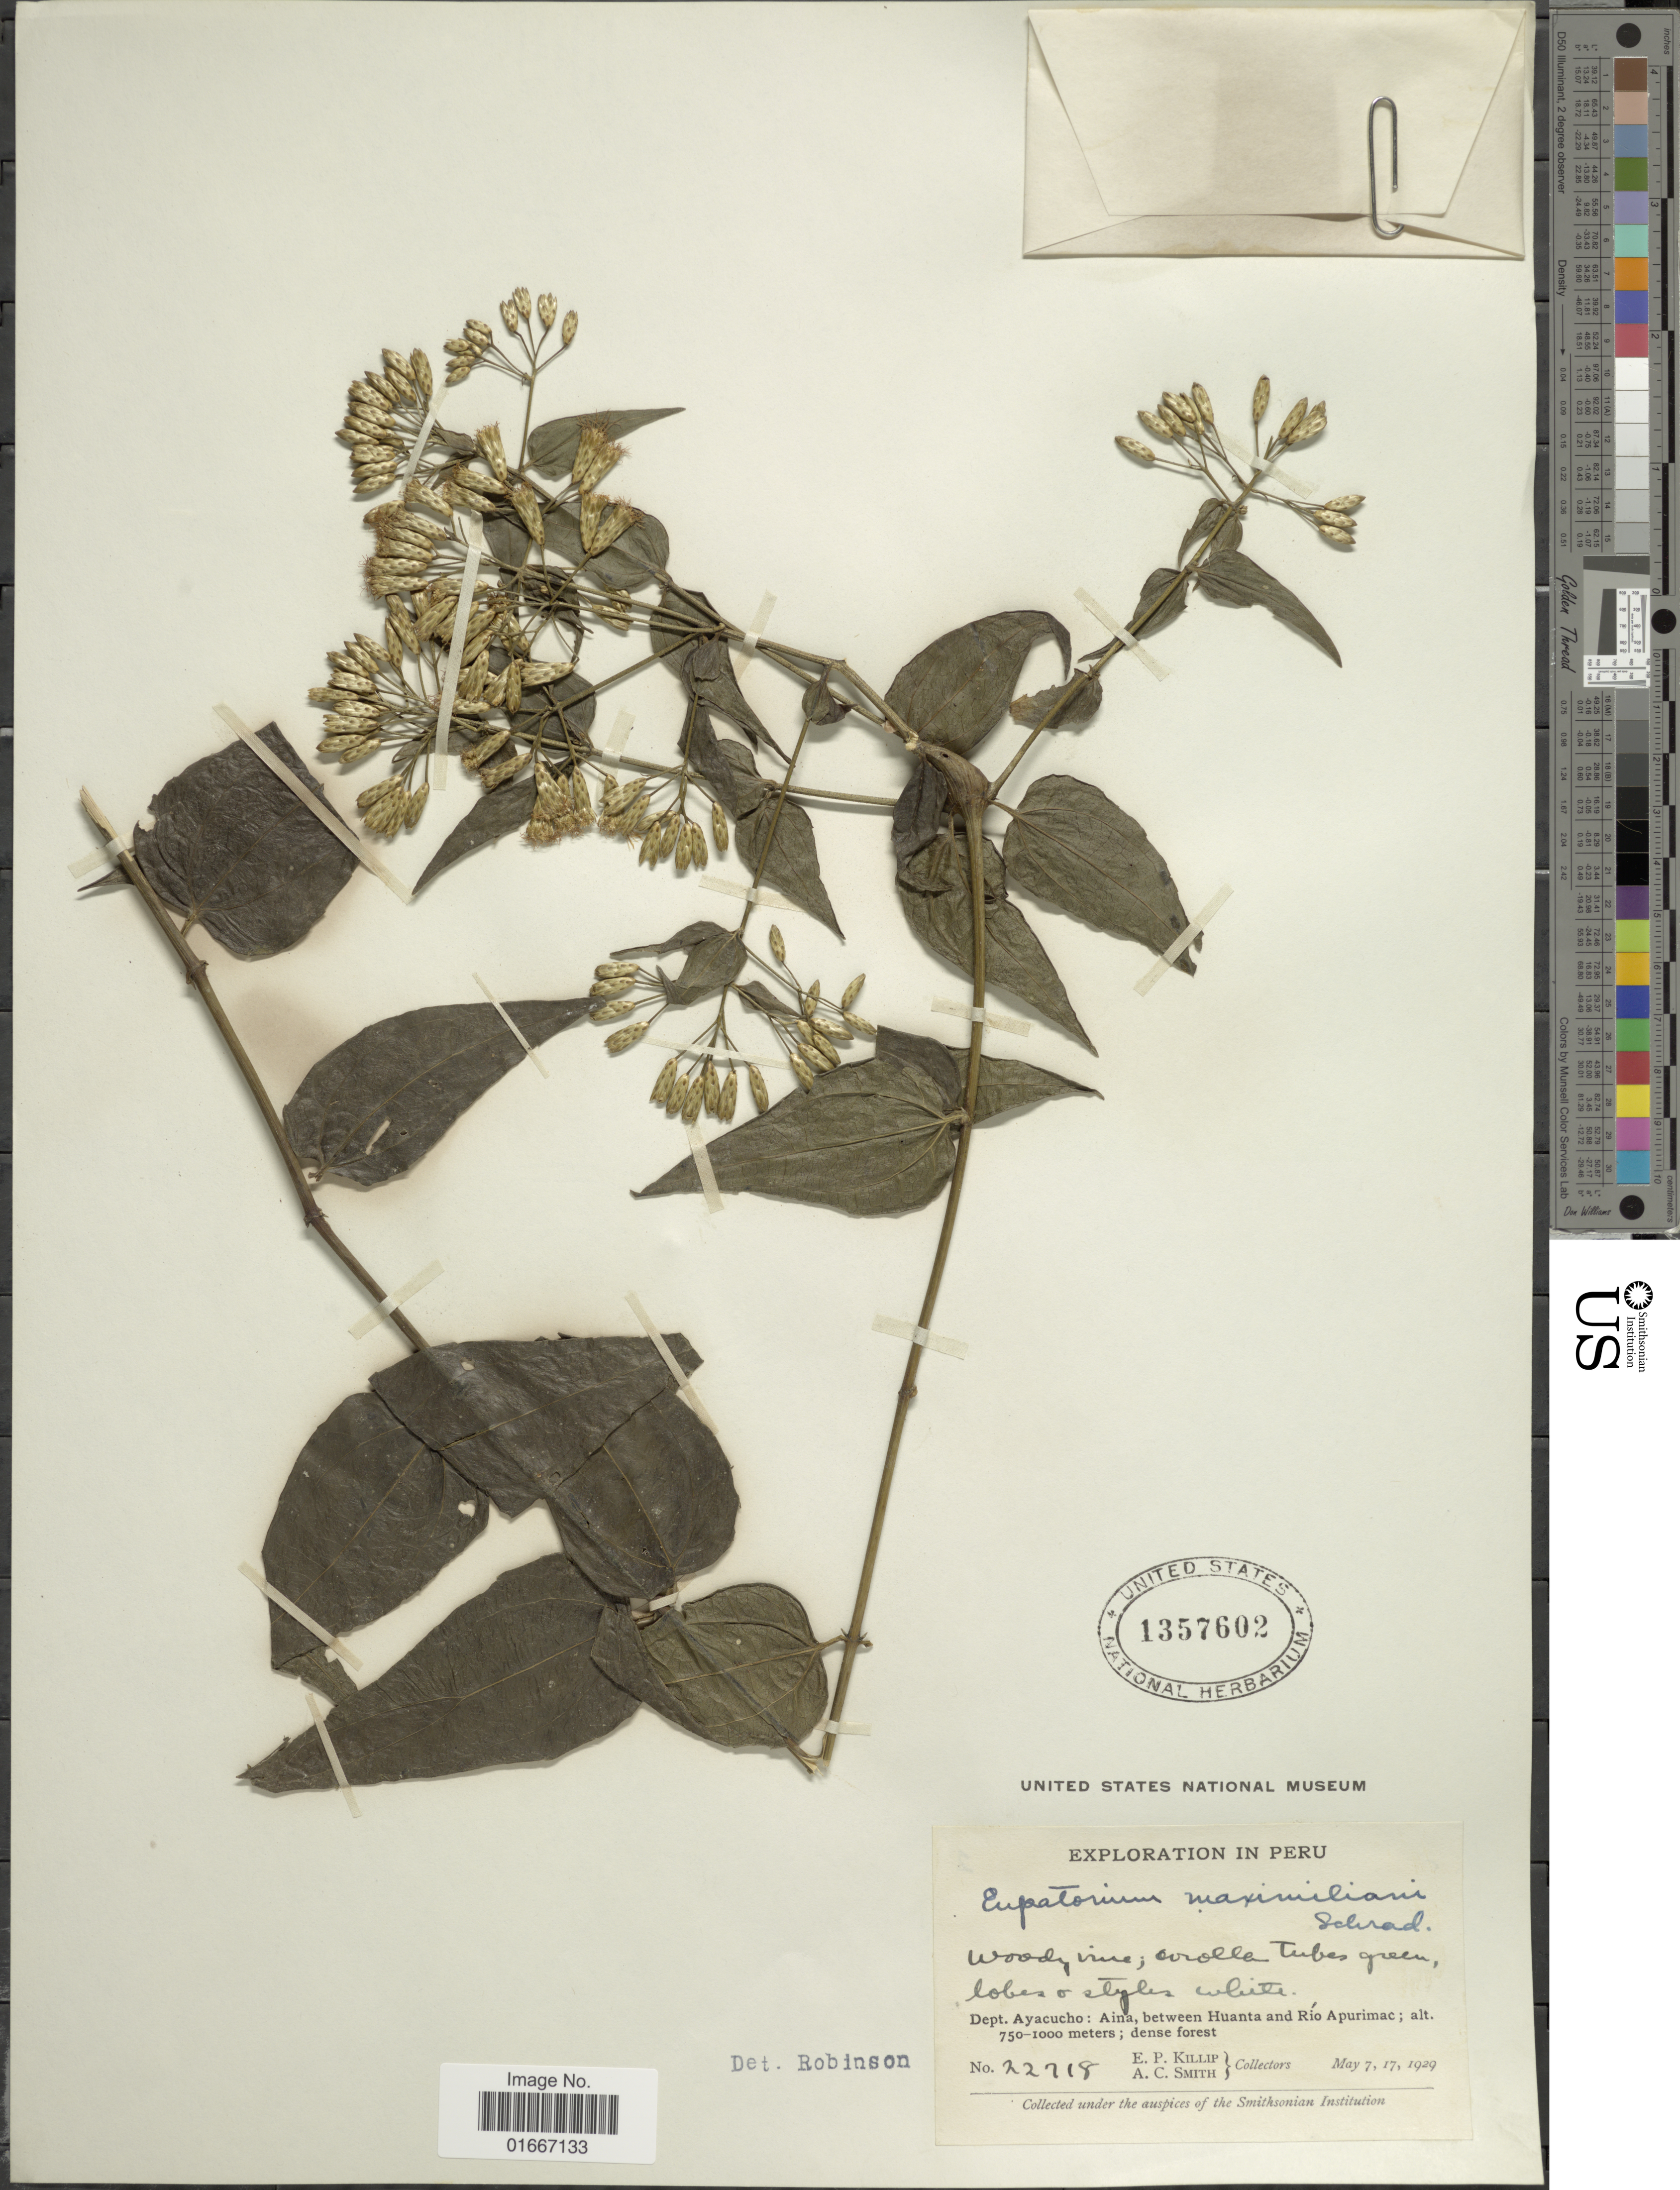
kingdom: Plantae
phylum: Tracheophyta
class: Magnoliopsida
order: Asterales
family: Asteraceae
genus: Chromolaena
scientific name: Chromolaena subscandens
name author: (Hieron.) R.M. King & H. Rob.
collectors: E. P. Killip & A. C. Smith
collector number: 22718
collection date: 1929-05-07/1929-05-17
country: Peru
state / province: Ayacucho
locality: Peru. Dept. Ayacucho: Aina, between Huanta and Rio Apurimac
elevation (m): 750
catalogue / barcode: US 1357602